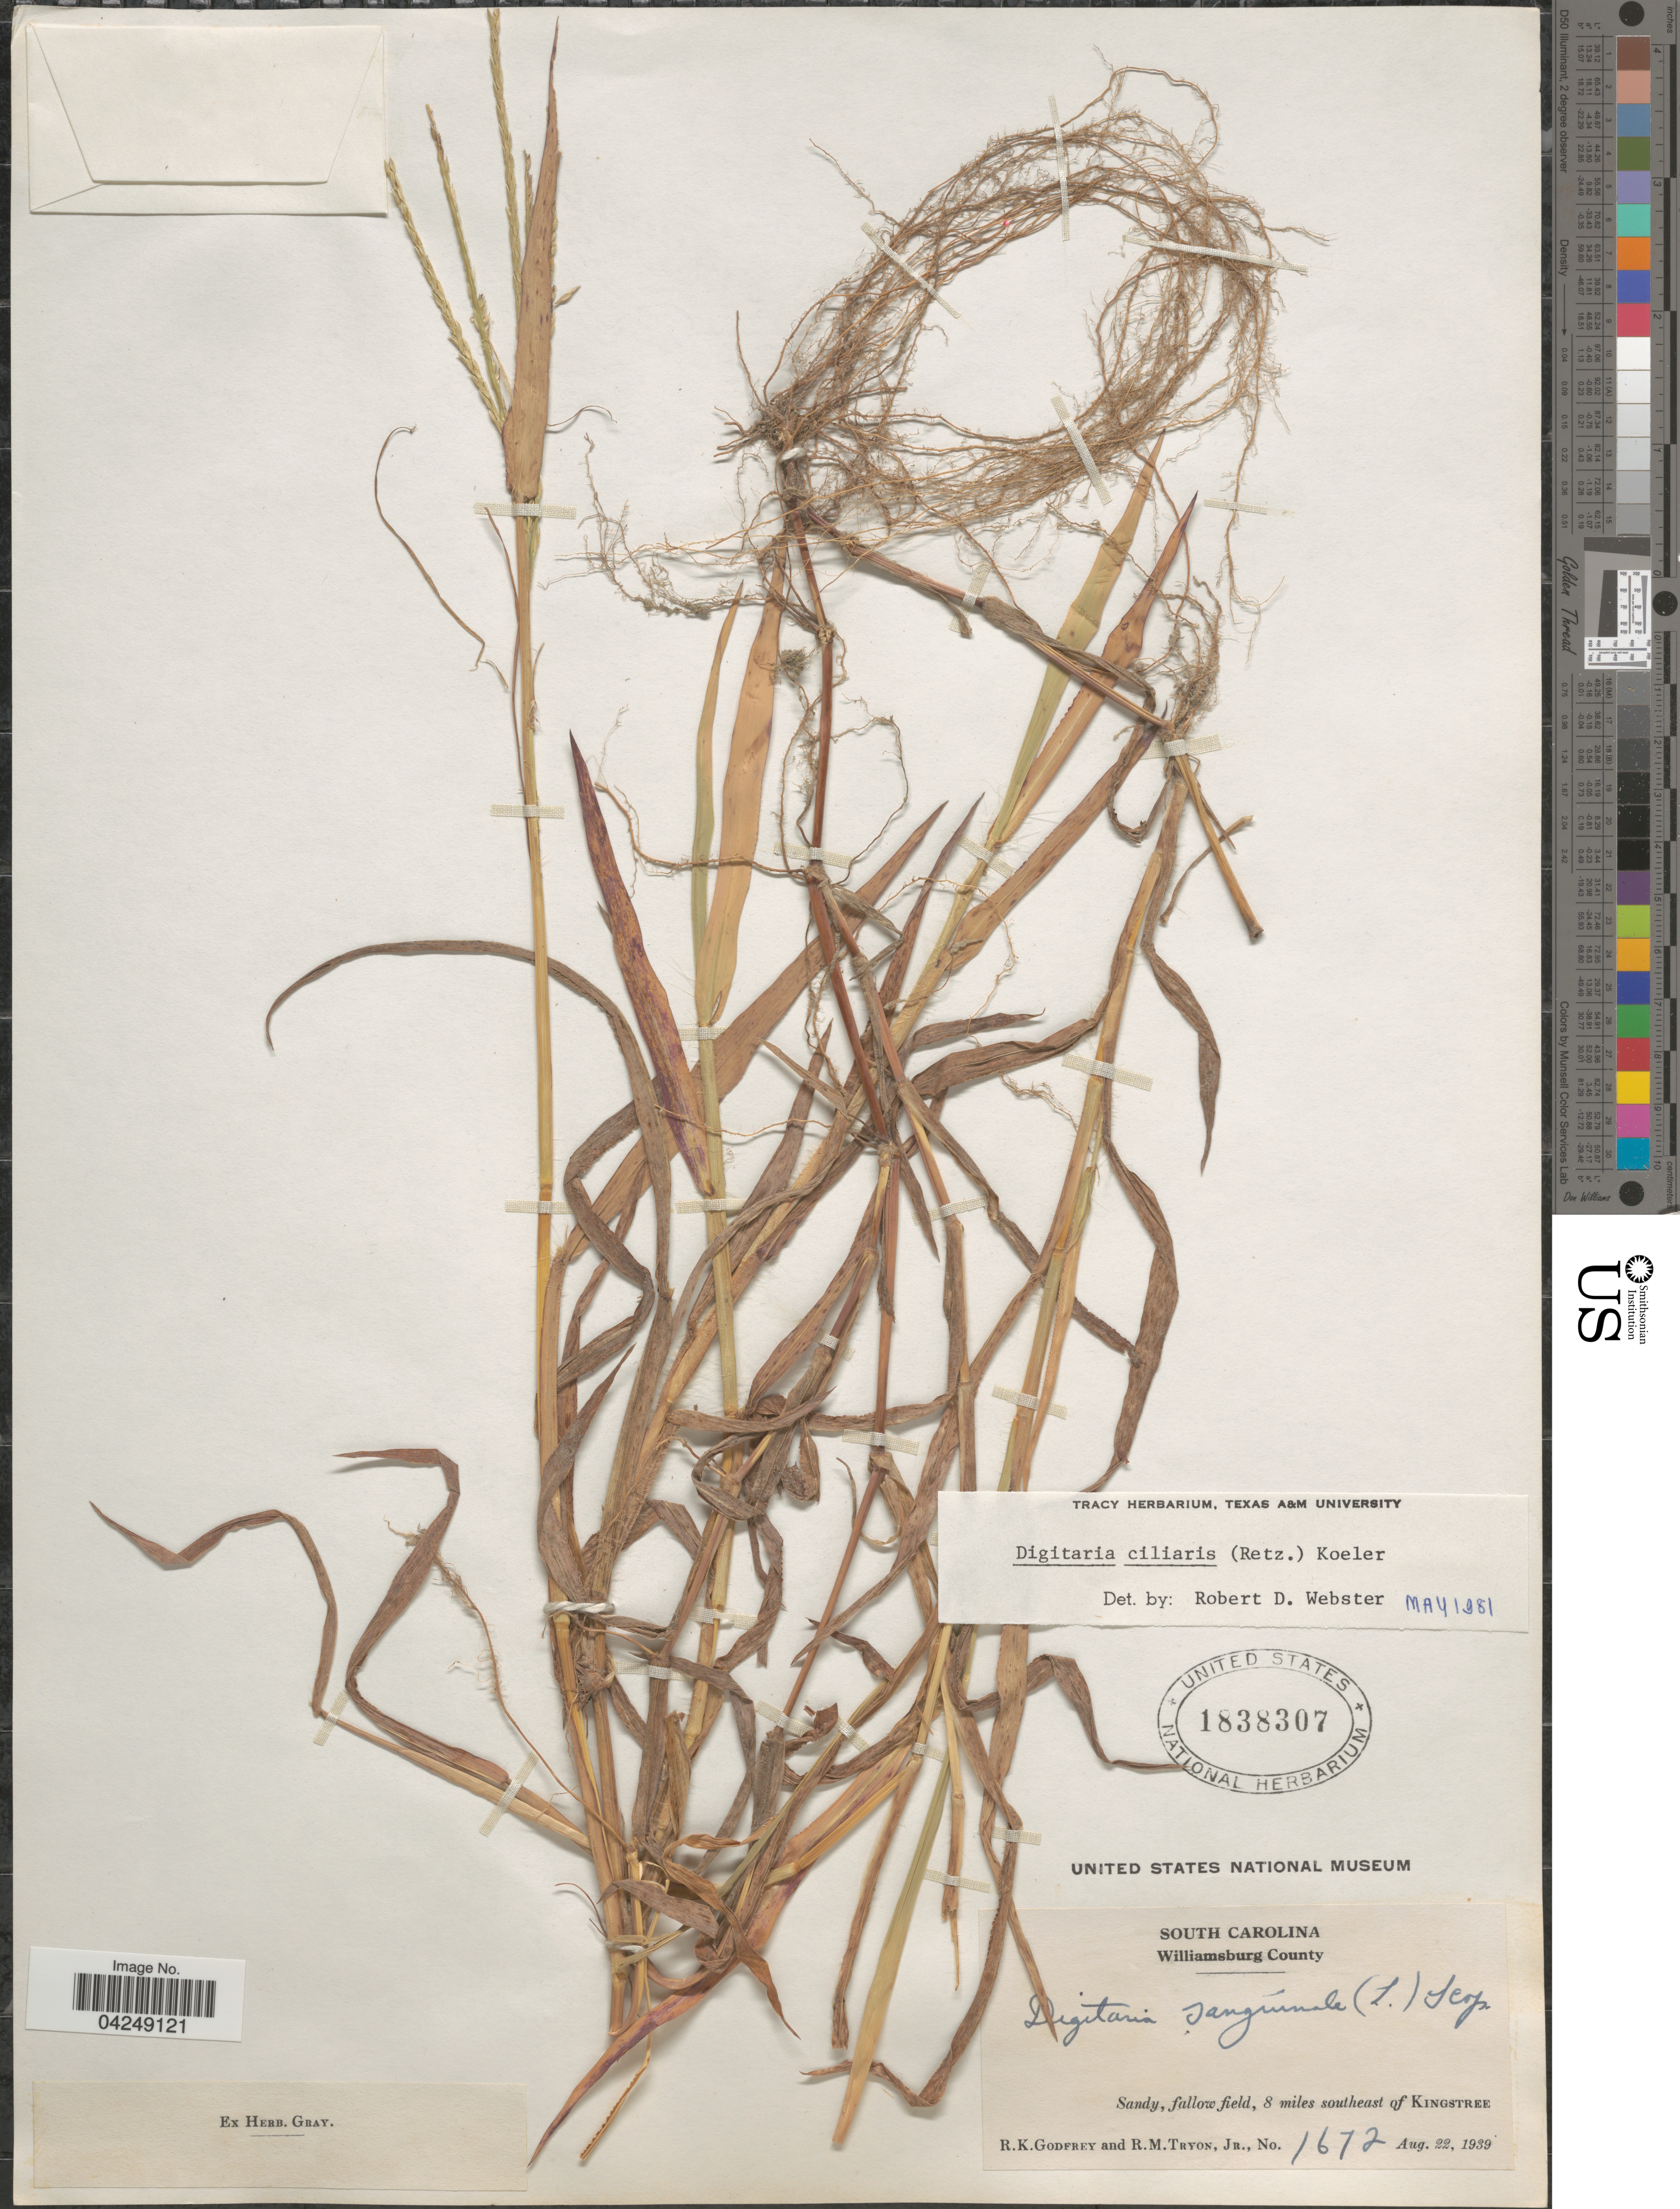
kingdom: Plantae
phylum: Tracheophyta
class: Liliopsida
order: Poales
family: Poaceae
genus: Digitaria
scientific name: Digitaria ciliaris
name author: (Retz.) Koeler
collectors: R. K. Godfrey & R. Tryon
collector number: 1672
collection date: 1939-08-22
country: United States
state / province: South Carolina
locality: Williamsburg County. Sandy, fallow field, 8 miles southeast of Kingstree.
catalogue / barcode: US 1838307